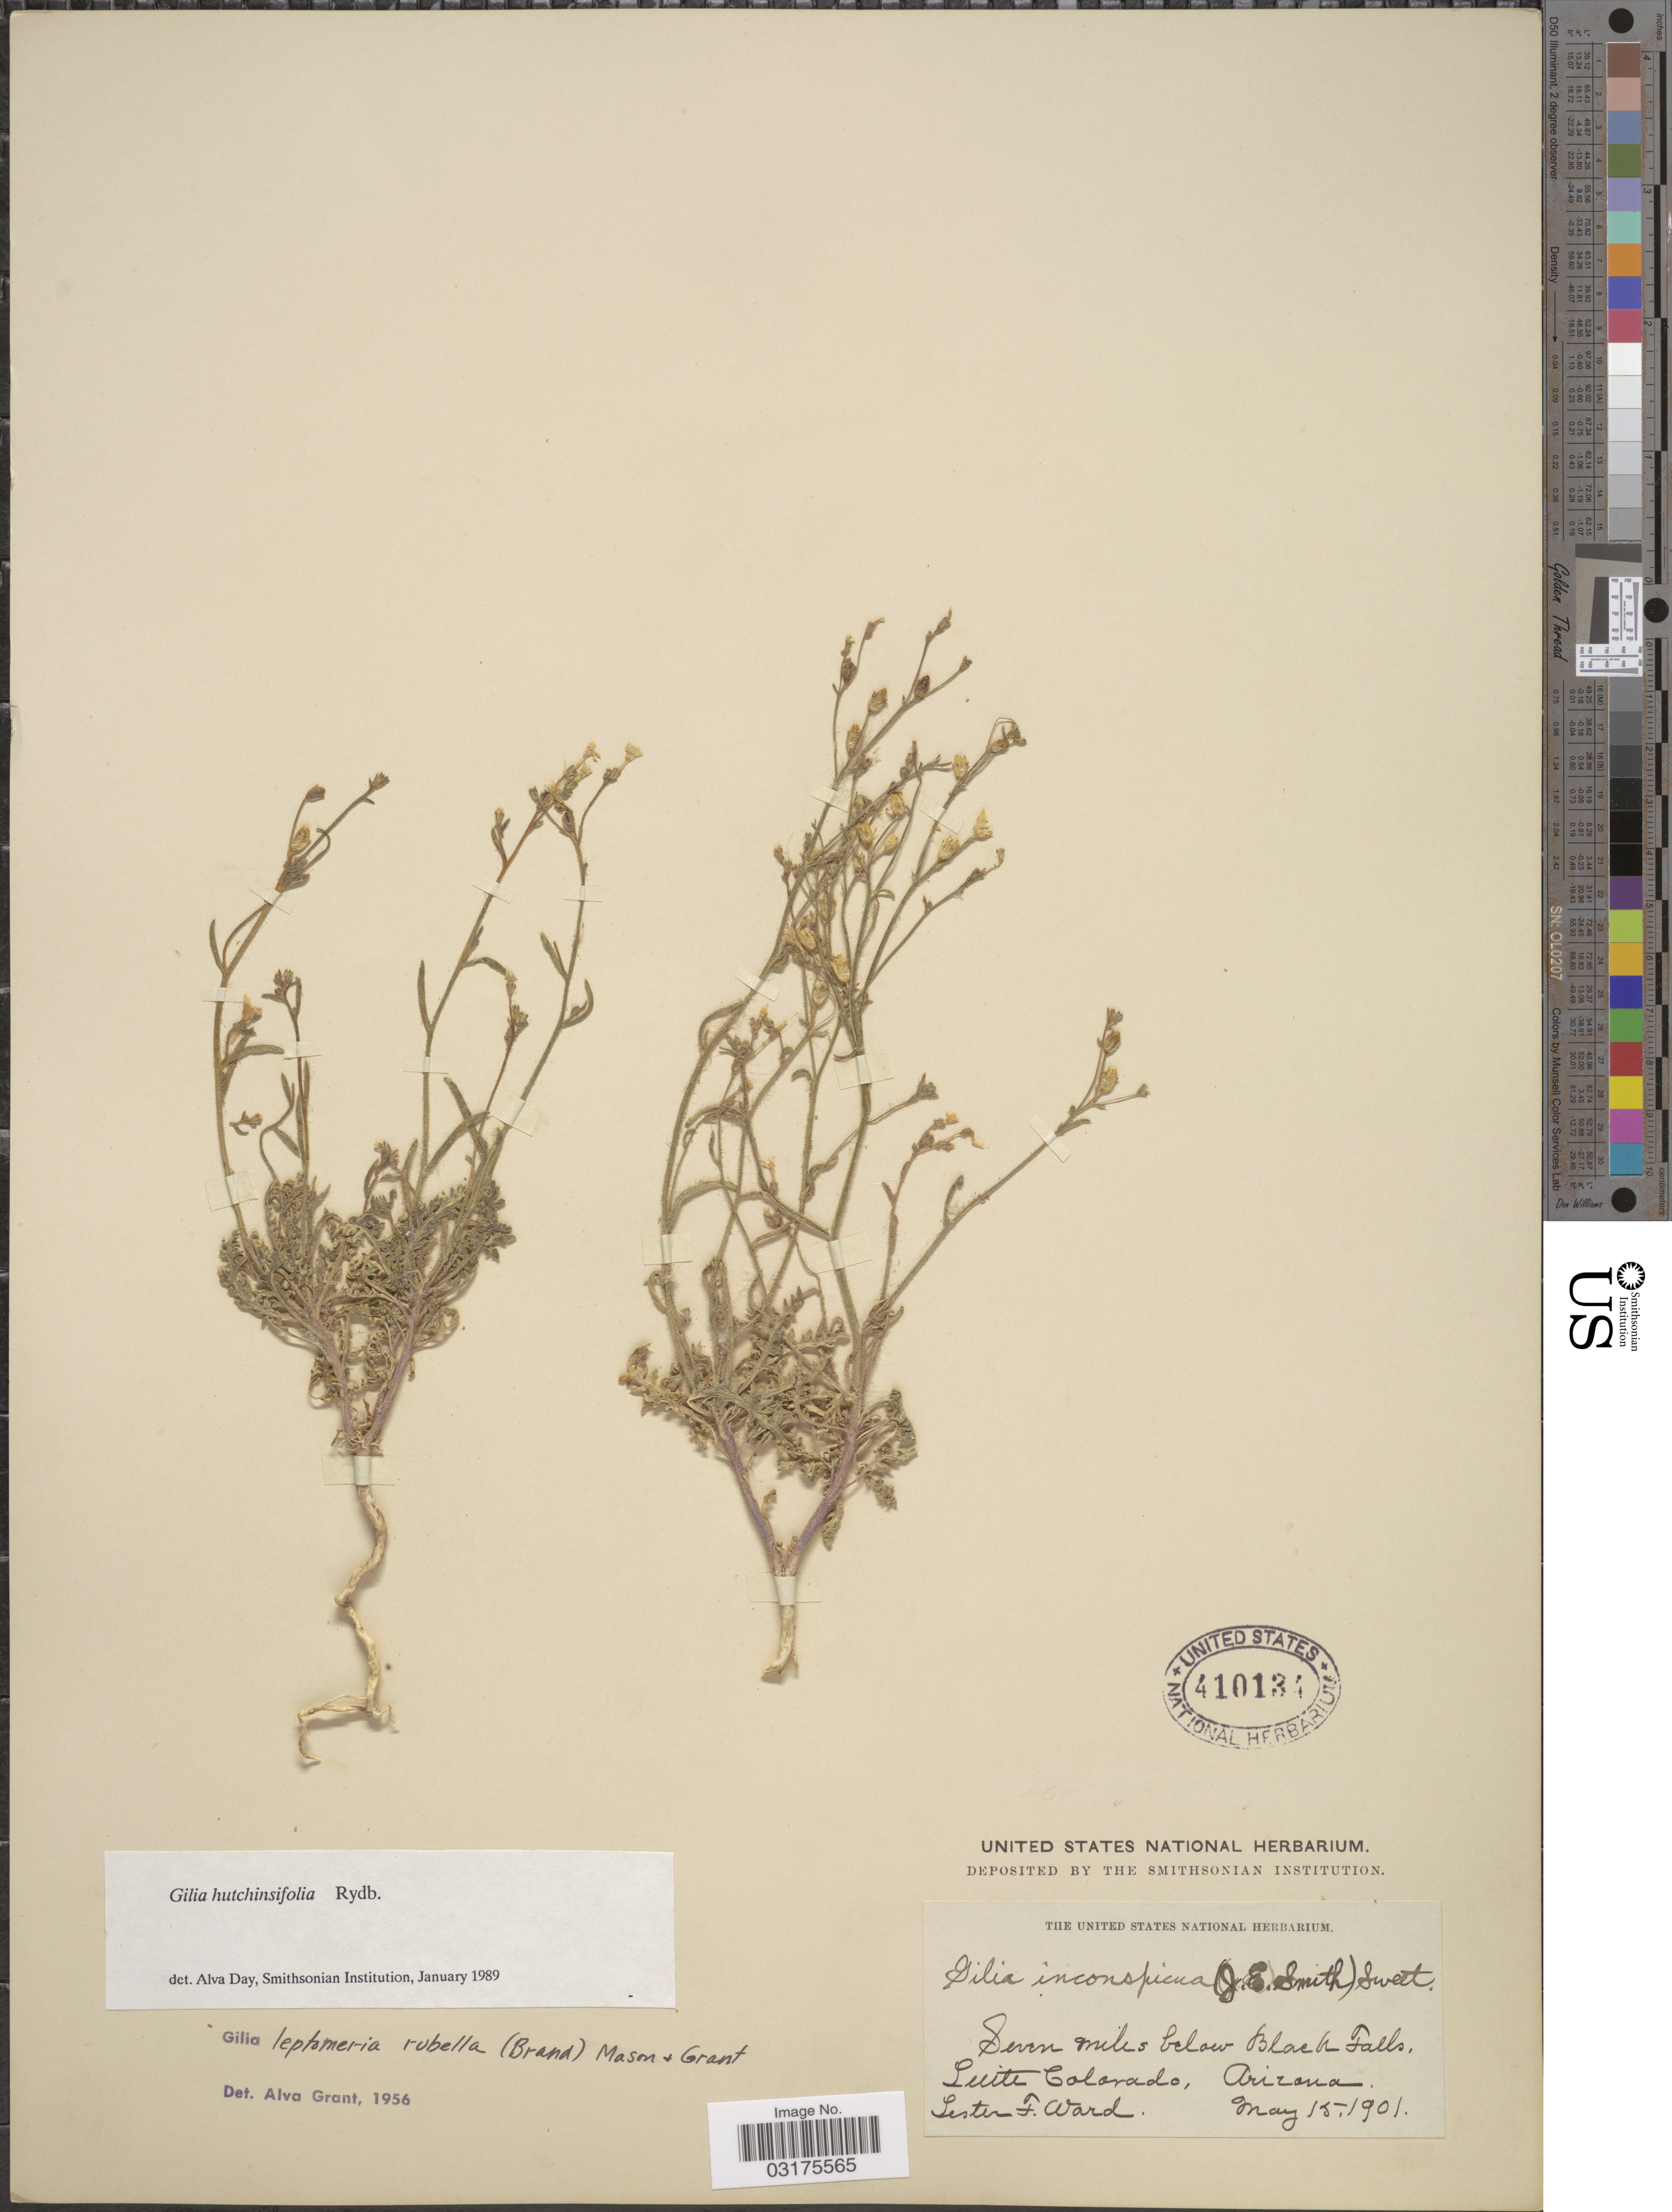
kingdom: Plantae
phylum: Tracheophyta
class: Magnoliopsida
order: Ericales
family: Polemoniaceae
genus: Aliciella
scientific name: Aliciella hutchinsifolia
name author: (Rydb.) J.M. Porter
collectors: L. F. Ward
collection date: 1901-05-15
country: United States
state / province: Arizona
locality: Seven miles below Black Falls, Little Colorado.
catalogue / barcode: US 410134